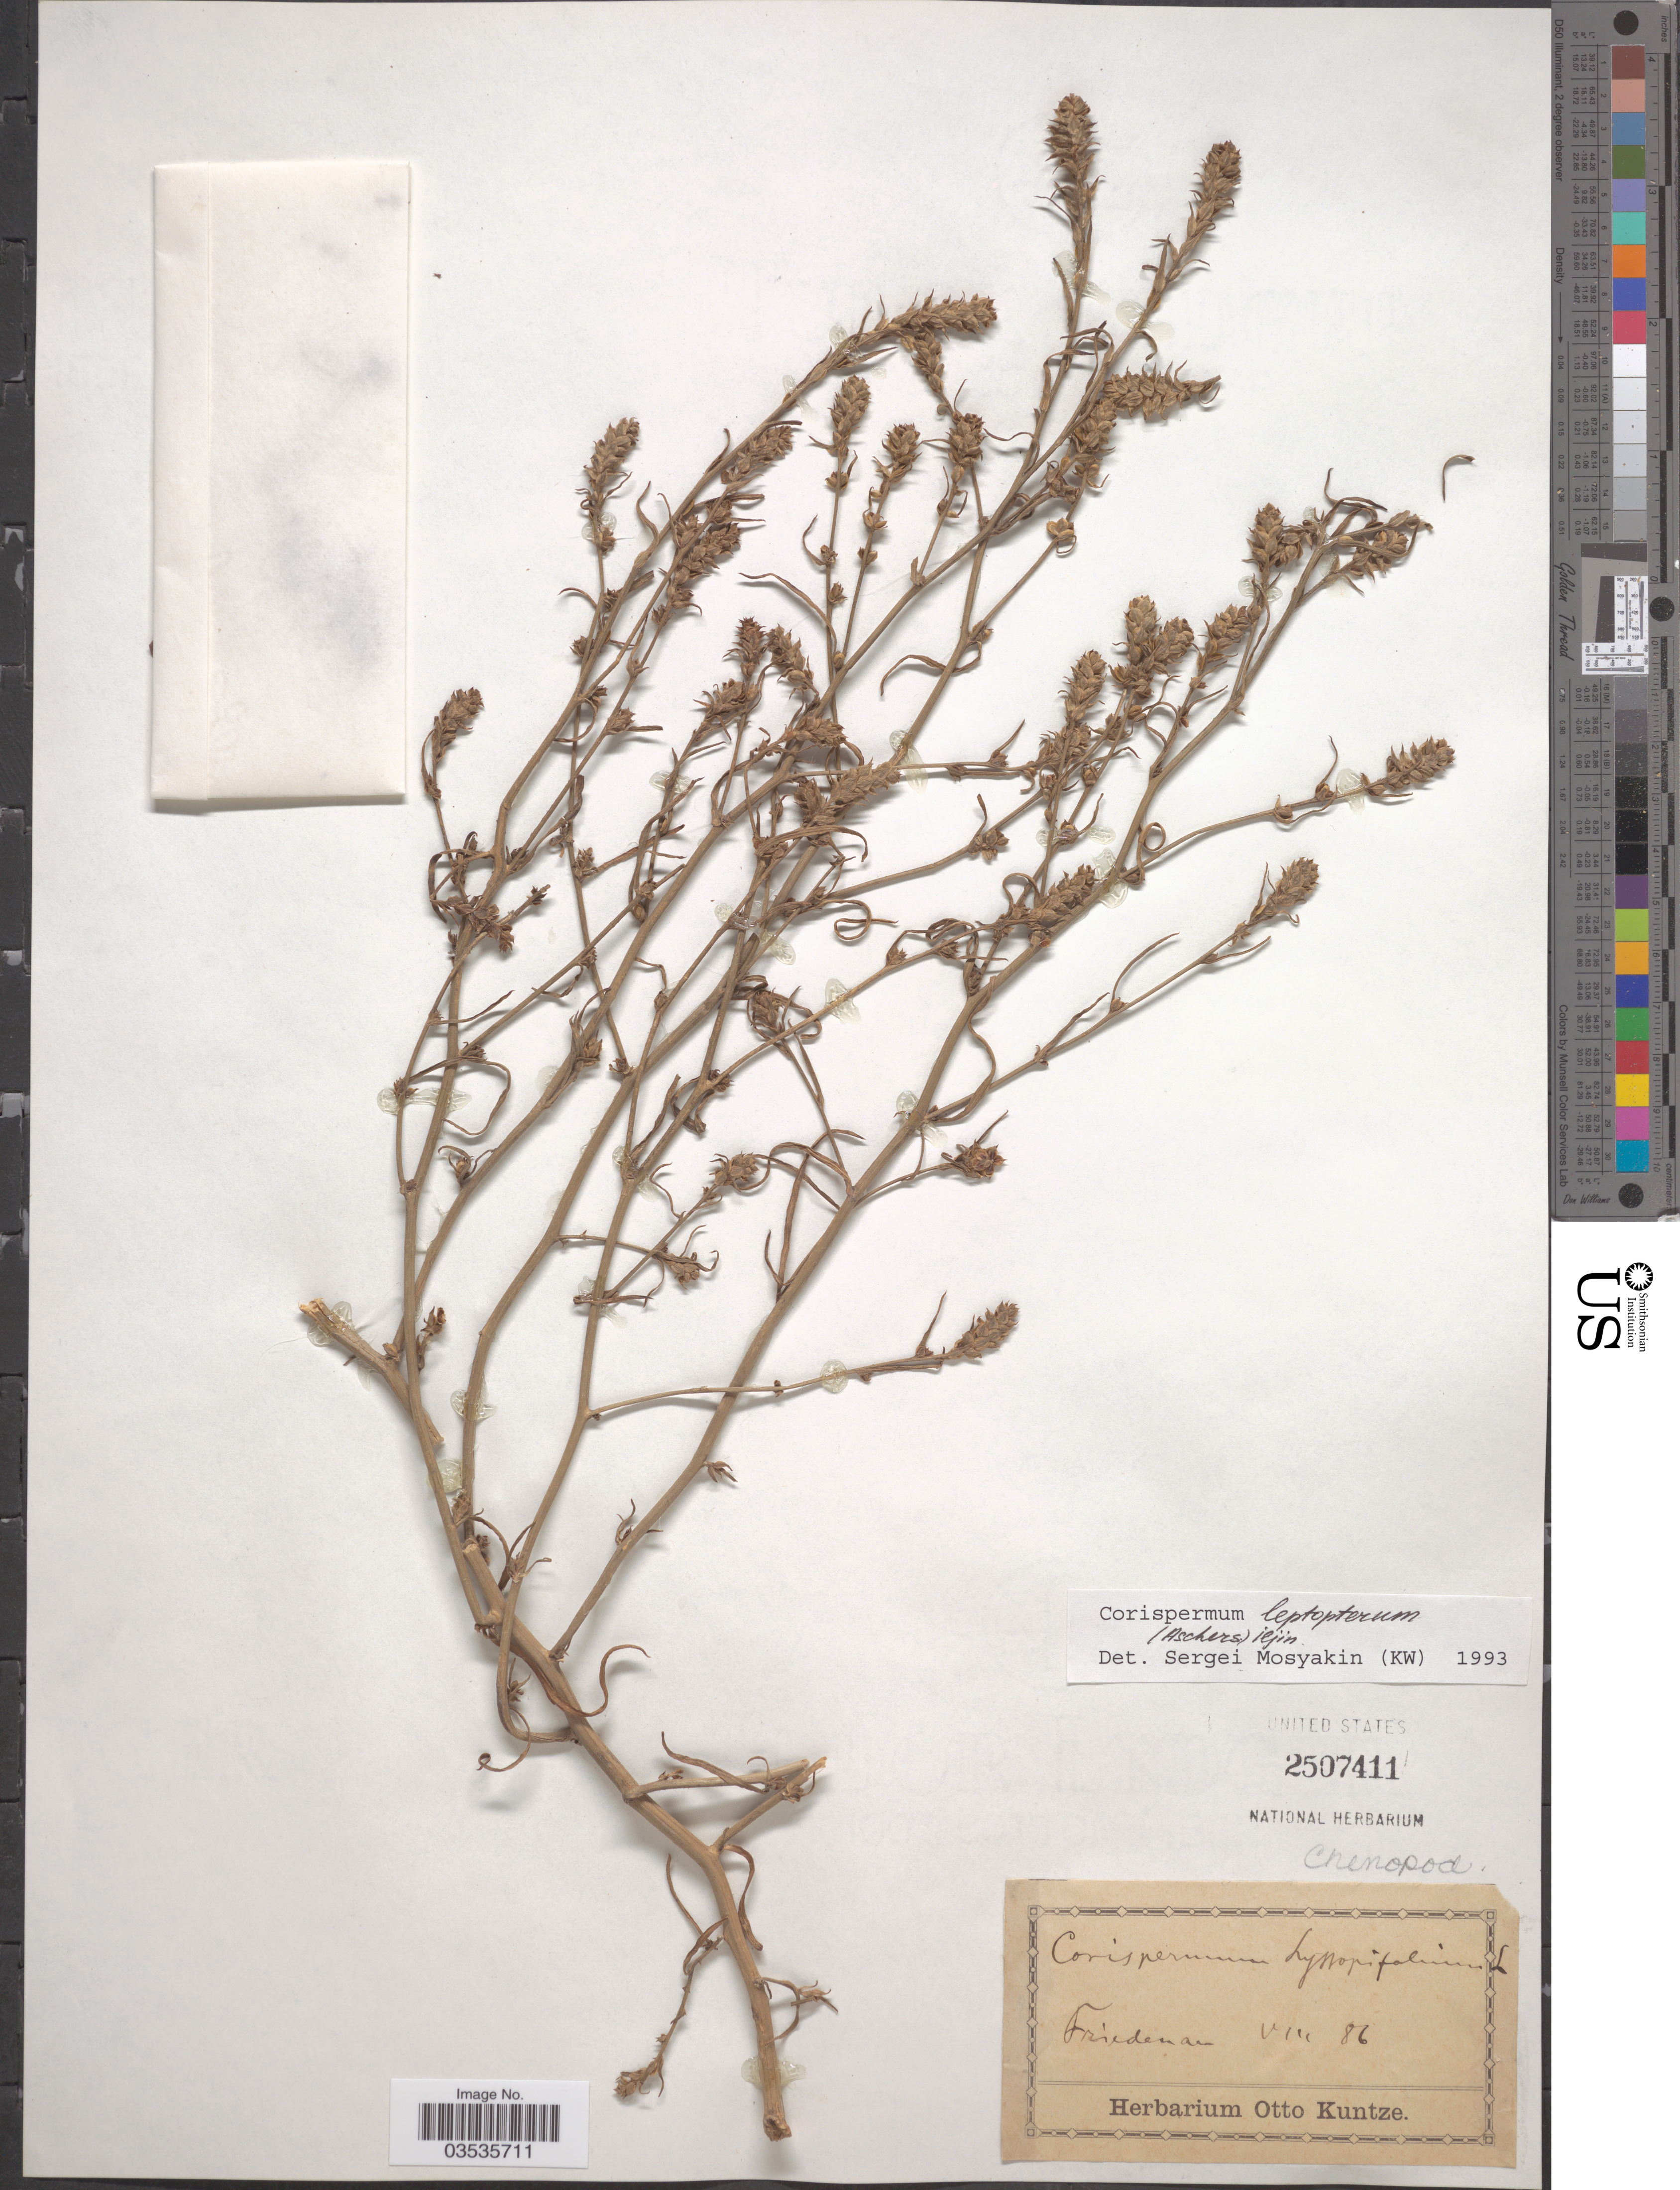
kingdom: Plantae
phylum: Tracheophyta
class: Magnoliopsida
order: Caryophyllales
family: Amaranthaceae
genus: Corispermum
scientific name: Corispermum leptopterum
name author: (Asch.) Iljin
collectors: ex herb. Otto Kuntze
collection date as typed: Transcribed d/m/y: /8/86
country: Germany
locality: Friedenau.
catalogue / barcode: US 2507411